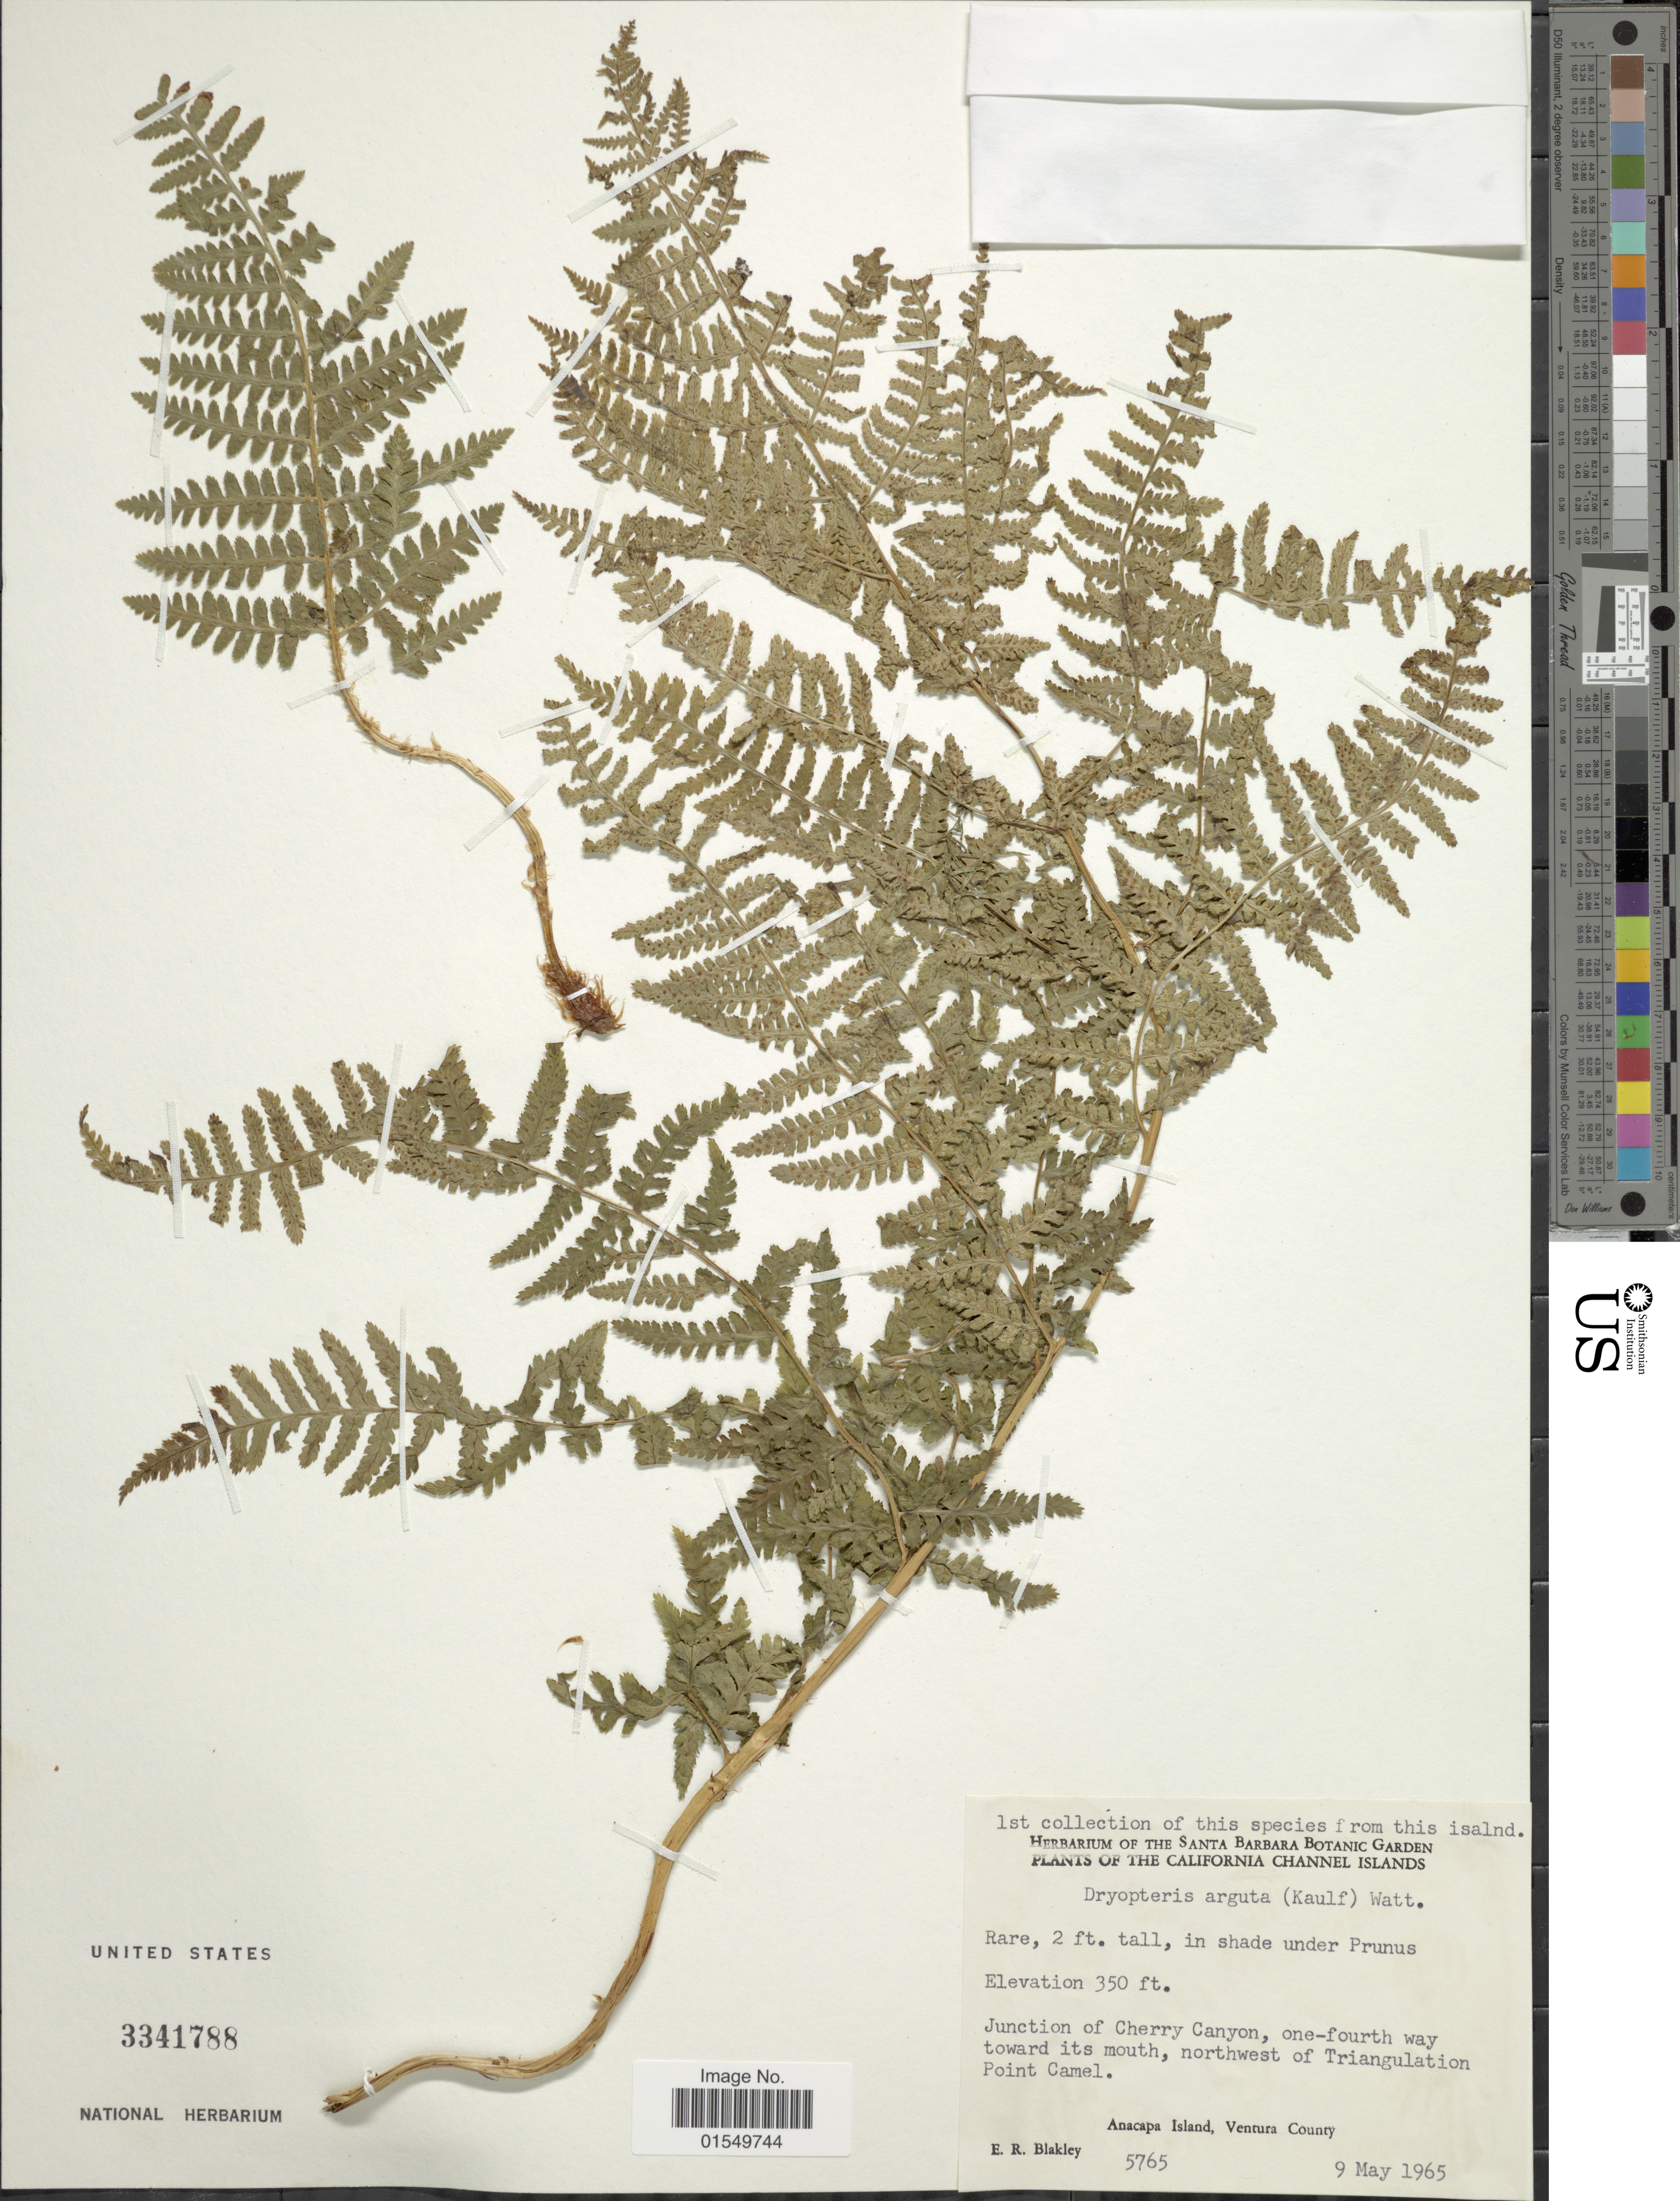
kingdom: Plantae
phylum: Tracheophyta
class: Polypodiopsida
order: Polypodiales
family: Dryopteridaceae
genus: Dryopteris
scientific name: Dryopteris arguta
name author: (Kaulf.) Maxon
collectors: E. R. Blakley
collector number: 5765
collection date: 1965-05-09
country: United States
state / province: California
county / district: Ventura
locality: California Channel Islands, junction of Cherry Canyon, one-fourth way toward its mouth, northwest of Triangulation Point Camel, Anacapa Island, Ventura County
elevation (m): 107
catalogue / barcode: US 3341788